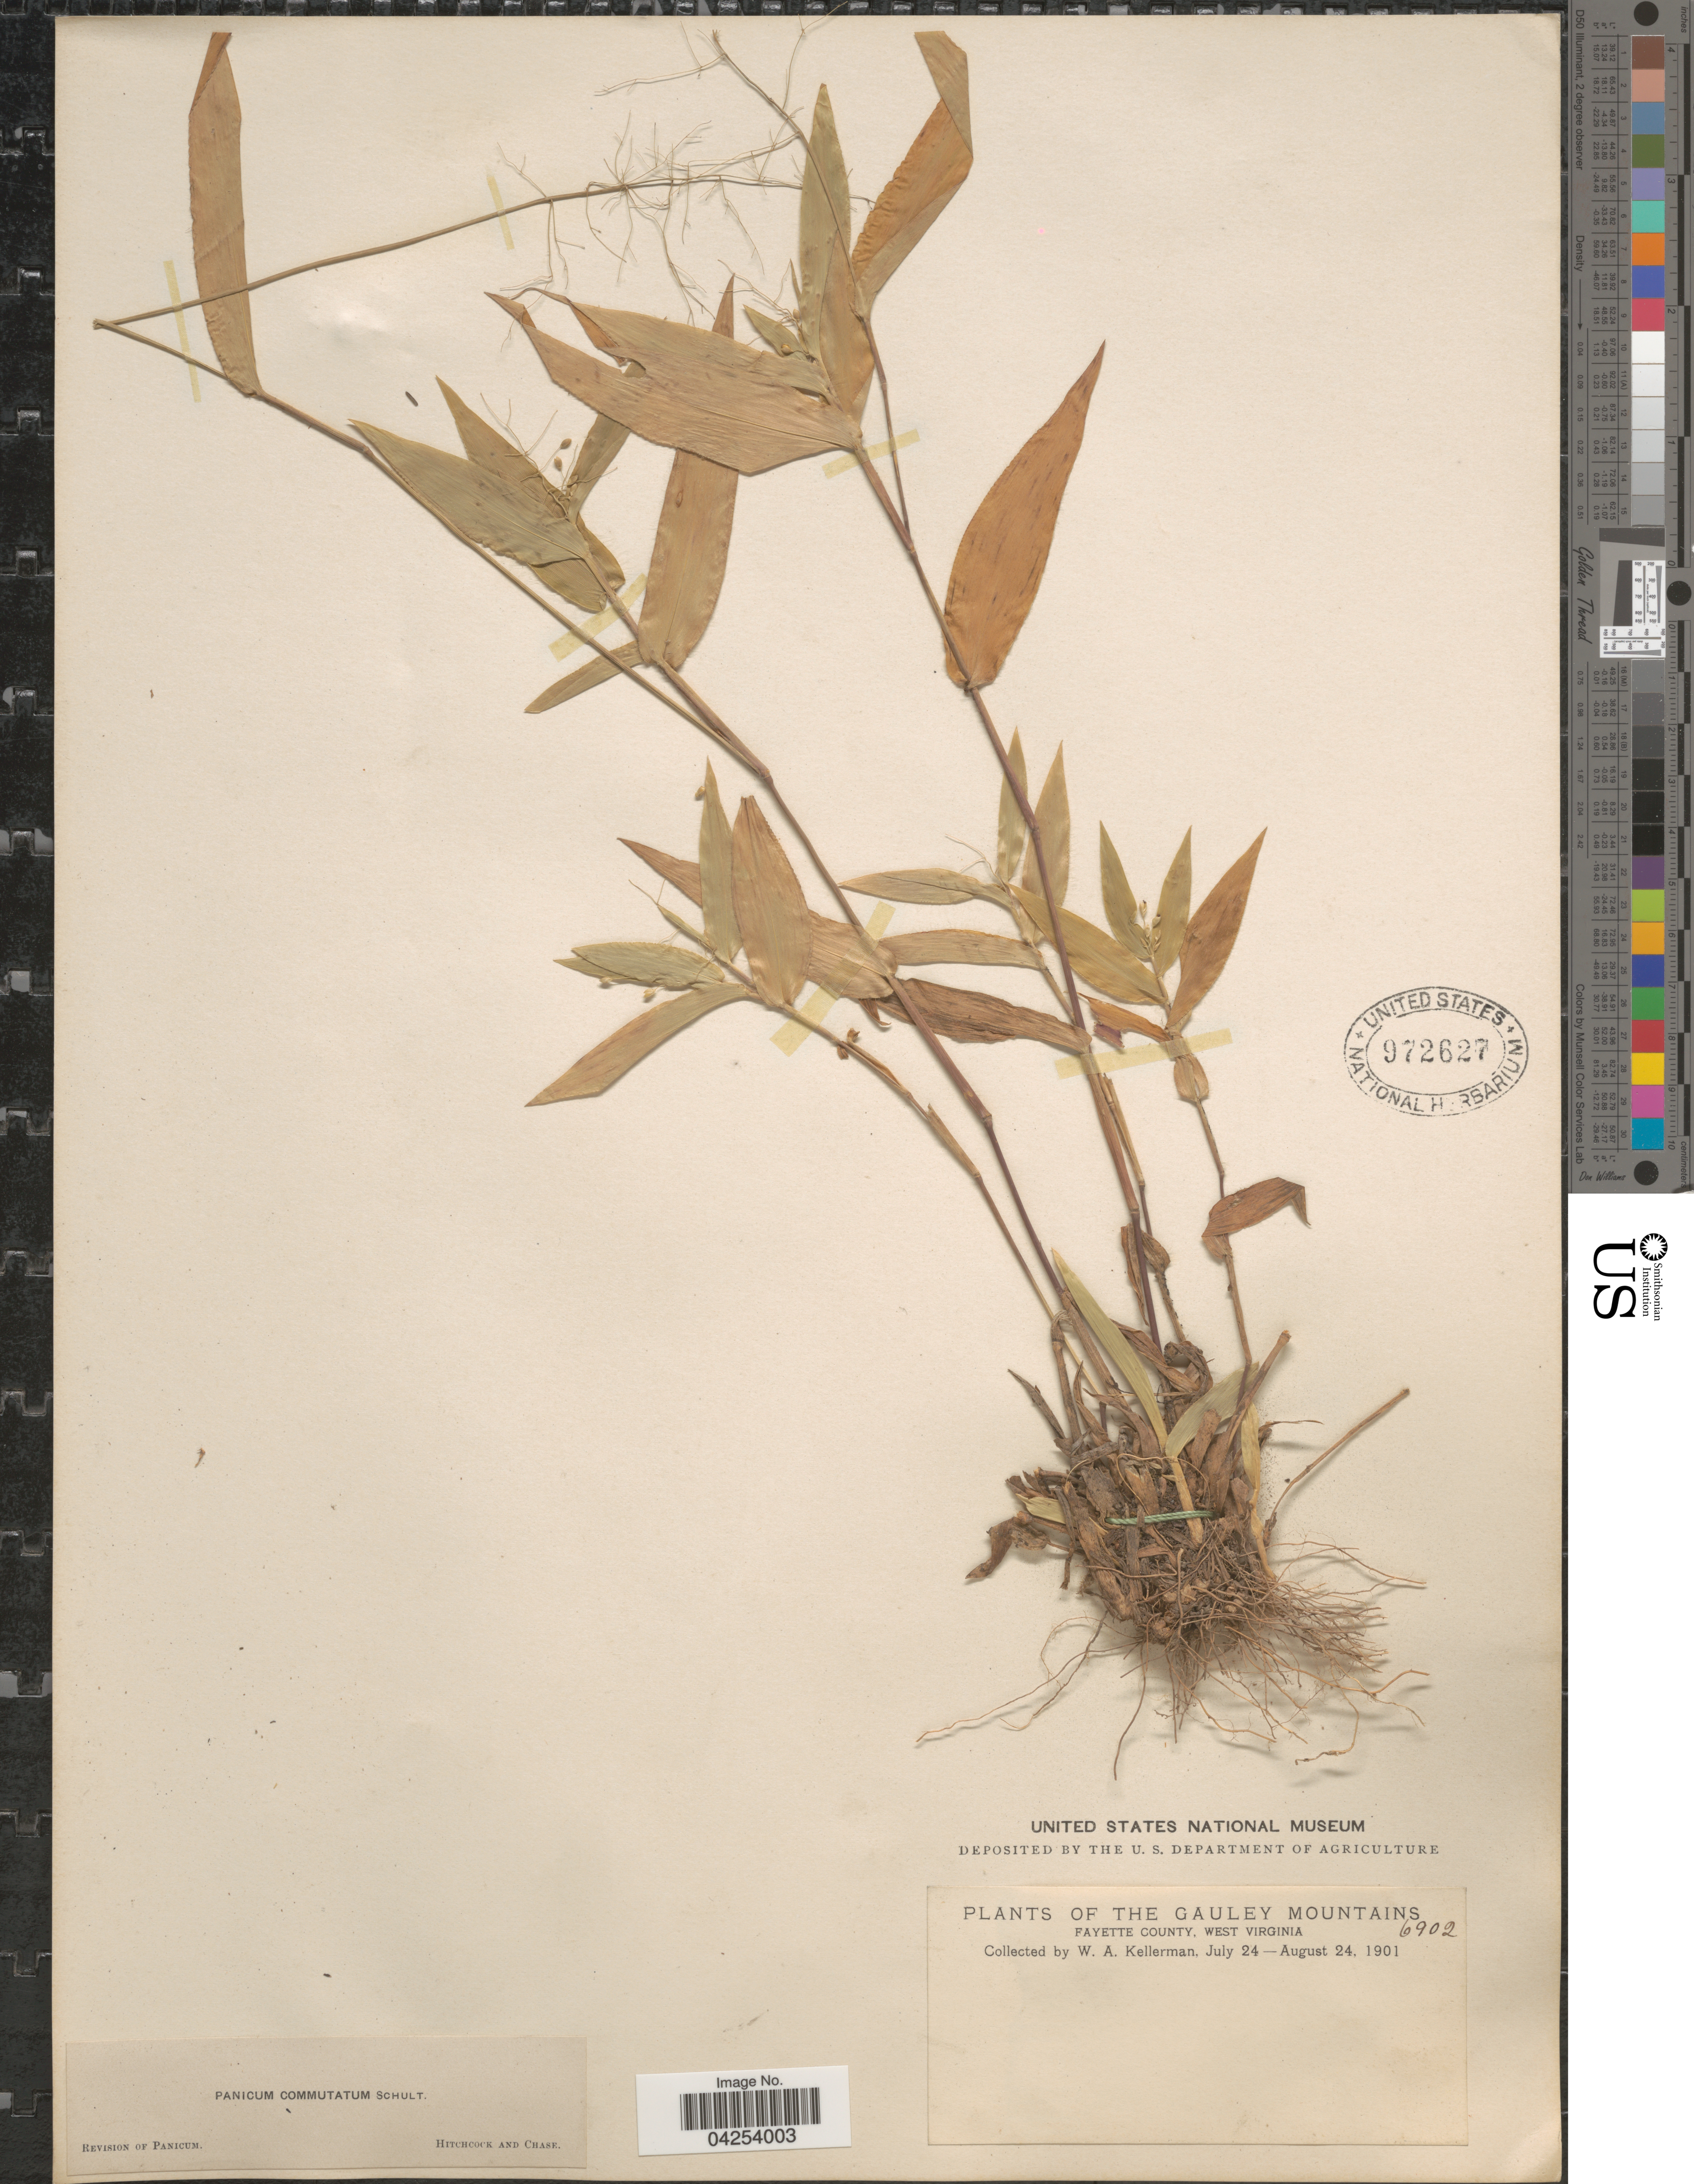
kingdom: Plantae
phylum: Tracheophyta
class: Liliopsida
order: Poales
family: Poaceae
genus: Dichanthelium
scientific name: Dichanthelium commutatum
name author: (Schult.) Gould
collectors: W. Kellerman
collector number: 6902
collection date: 1901-07-24/1901-08-24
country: United States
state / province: West Virginia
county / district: Fayette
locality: Gauley Mountains. Fayette County.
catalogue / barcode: US 972627